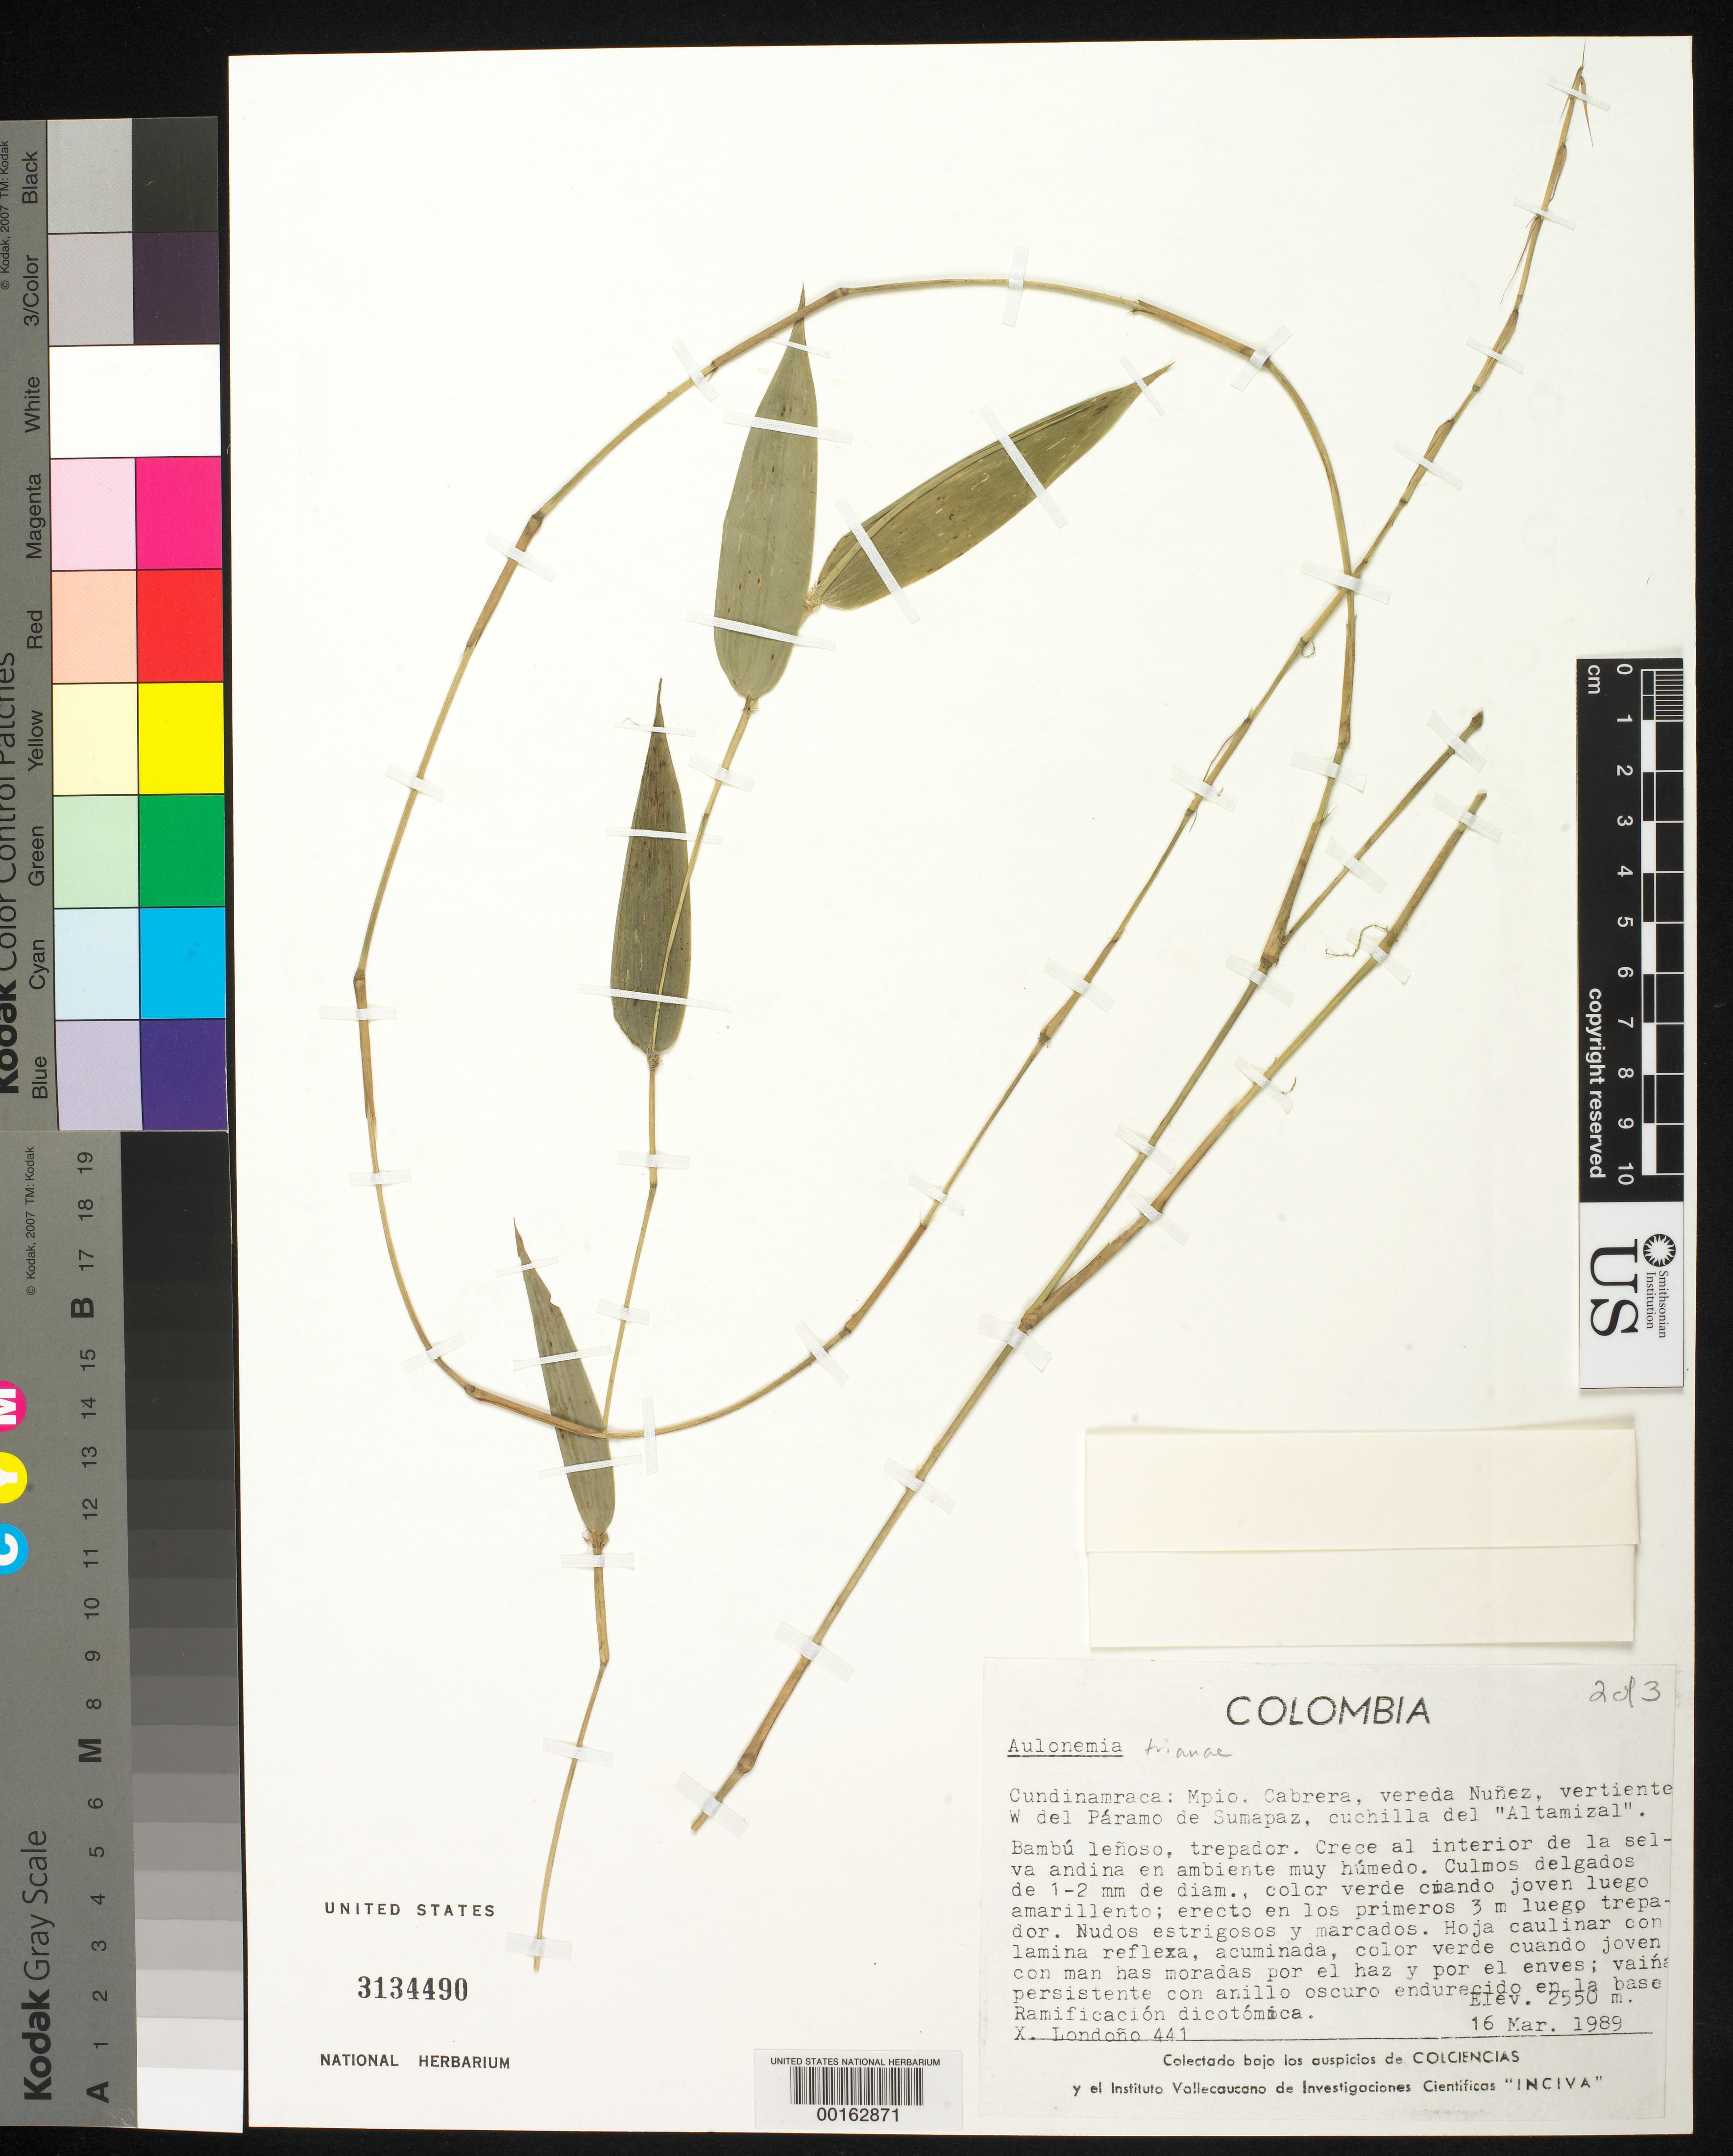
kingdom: Plantae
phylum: Tracheophyta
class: Liliopsida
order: Poales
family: Poaceae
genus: Aulonemia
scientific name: Aulonemia trianae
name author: (Munro) McClure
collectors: X. Londoño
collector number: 441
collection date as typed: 16 Mar 1989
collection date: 1989-03-16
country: Colombia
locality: Cabrera, Nunez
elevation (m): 2550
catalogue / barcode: US 3134490